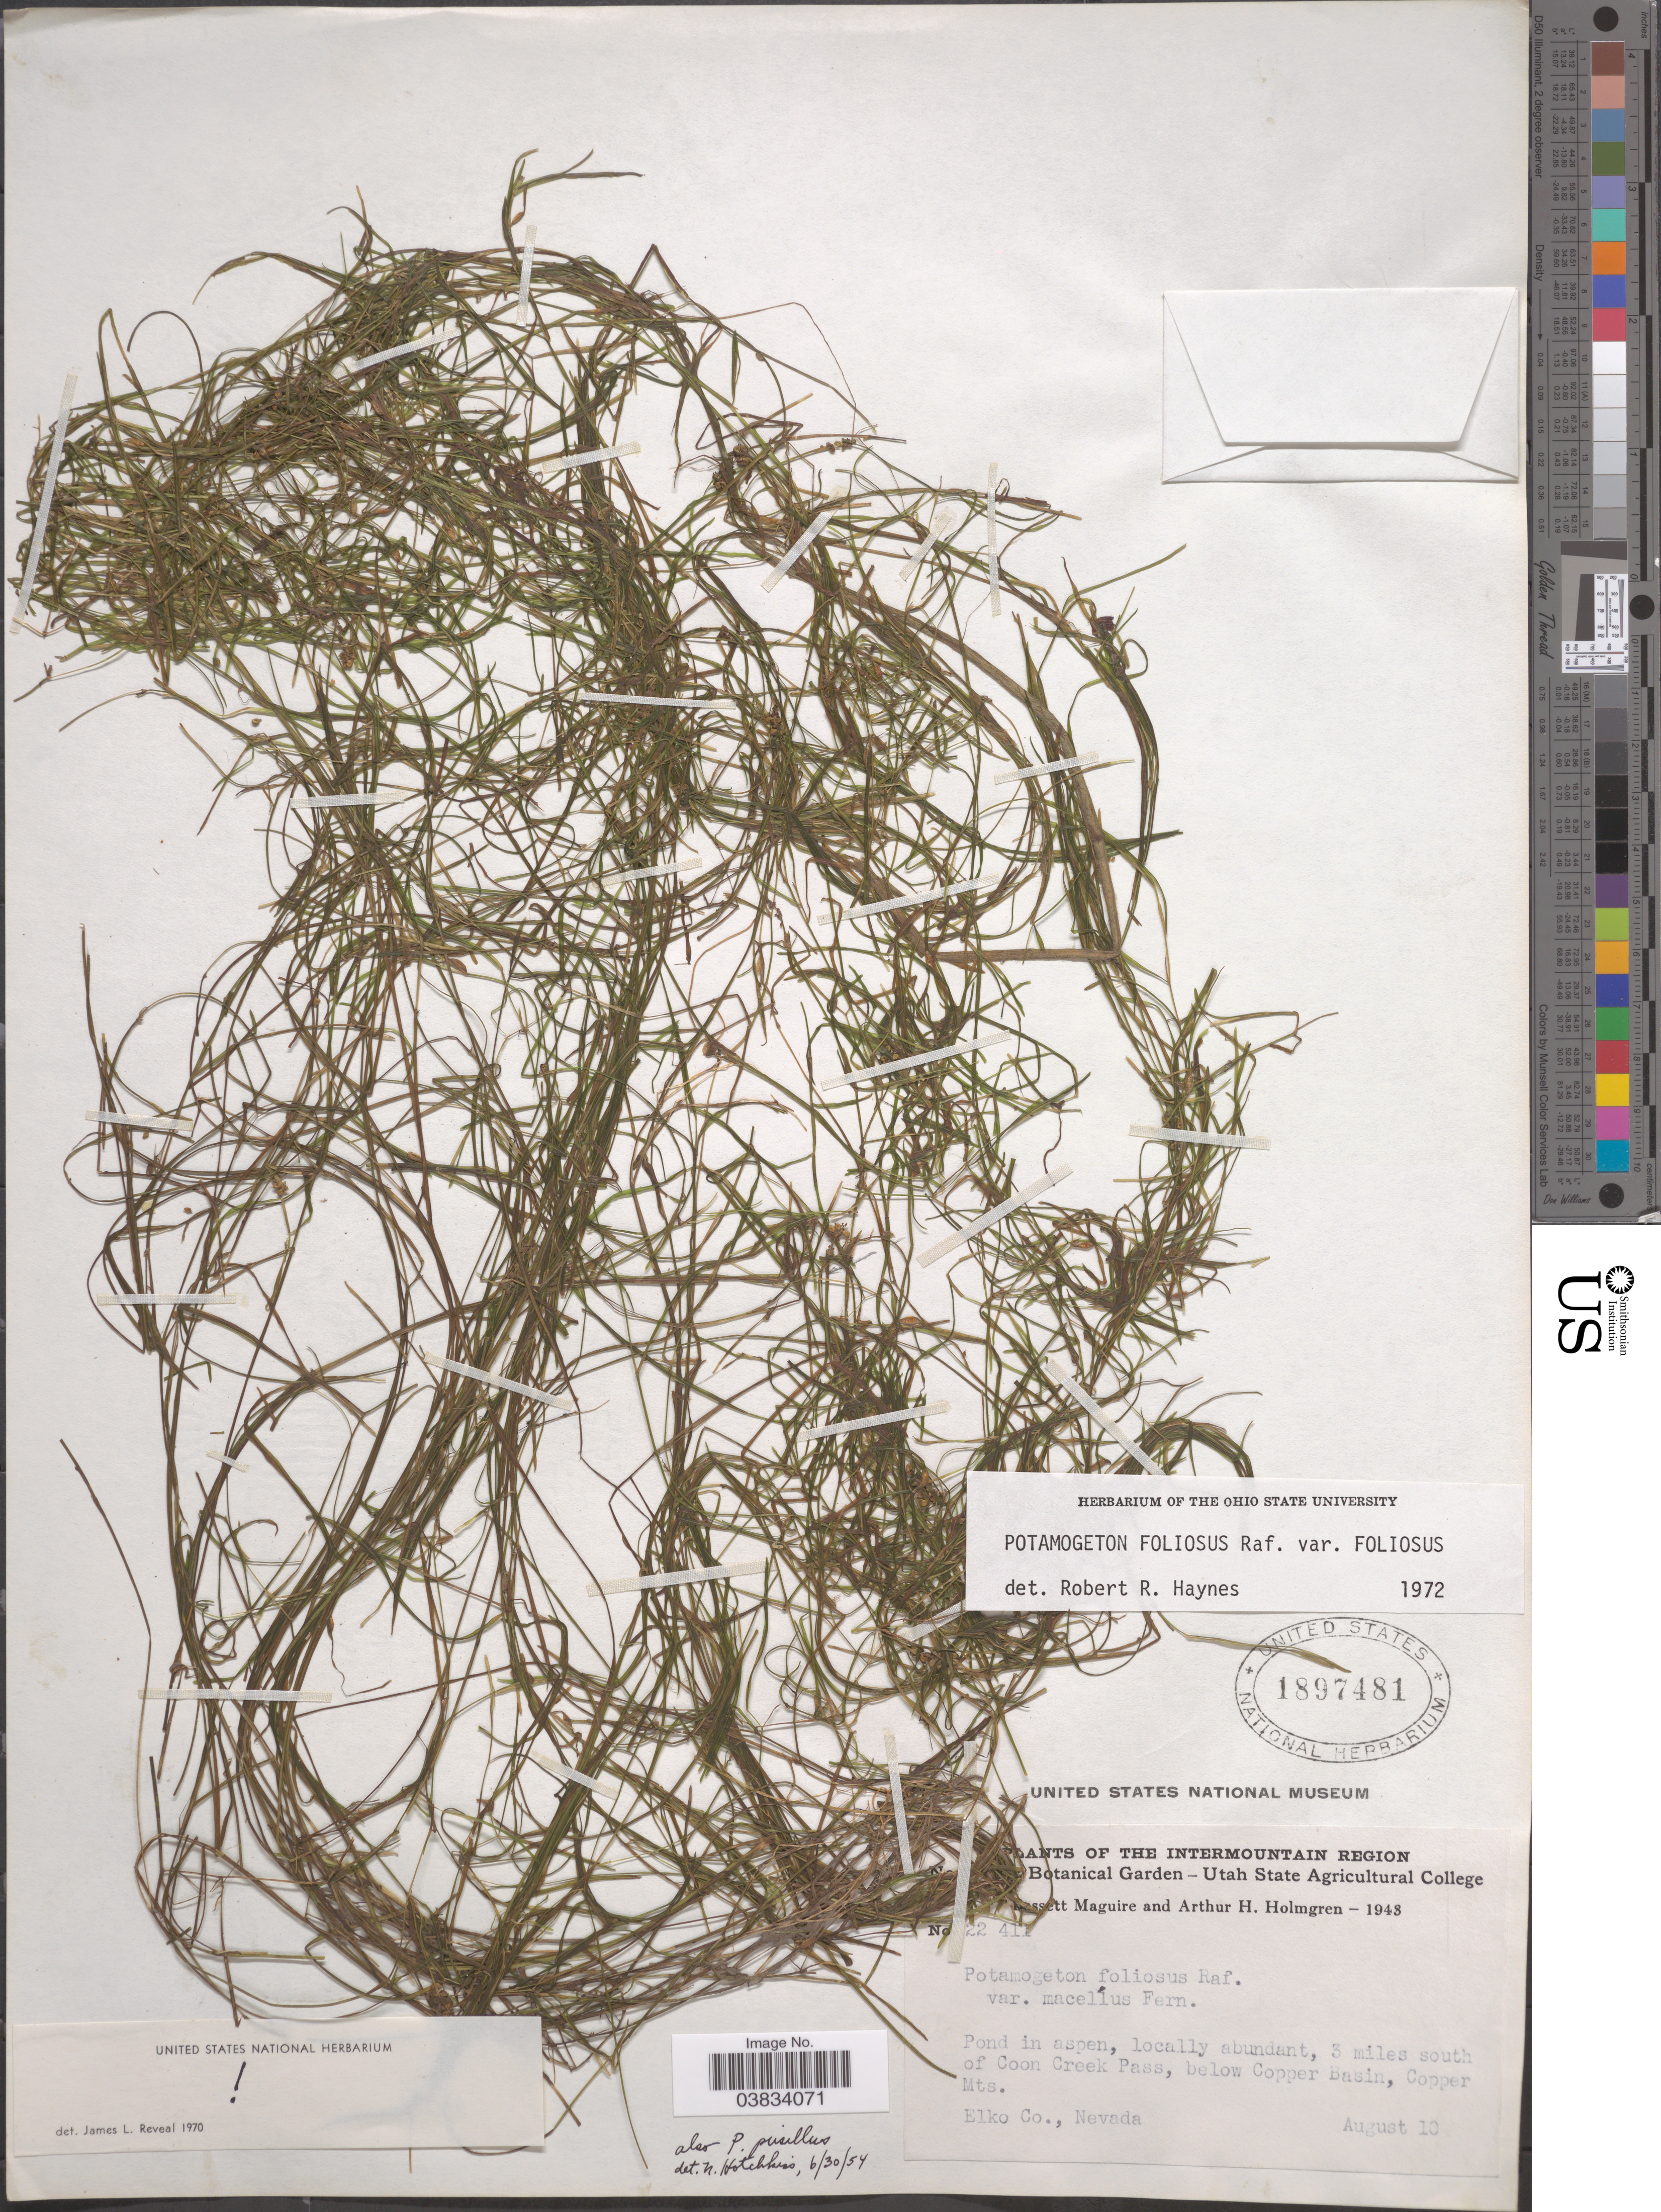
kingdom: Plantae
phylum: Tracheophyta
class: Liliopsida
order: Alismatales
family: Potamogetonaceae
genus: Potamogeton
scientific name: Potamogeton foliosus var. foliosus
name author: Raf.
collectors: B. Maguire & A. H. Holmgren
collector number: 22411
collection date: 1943-08-10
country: United States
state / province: Nevada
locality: The Intermountain Region. Pond in aspen, 3 miles south of Coon Creek Pass, below Copper Basin, Copper Mts. Elko Co.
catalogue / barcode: US 1897481